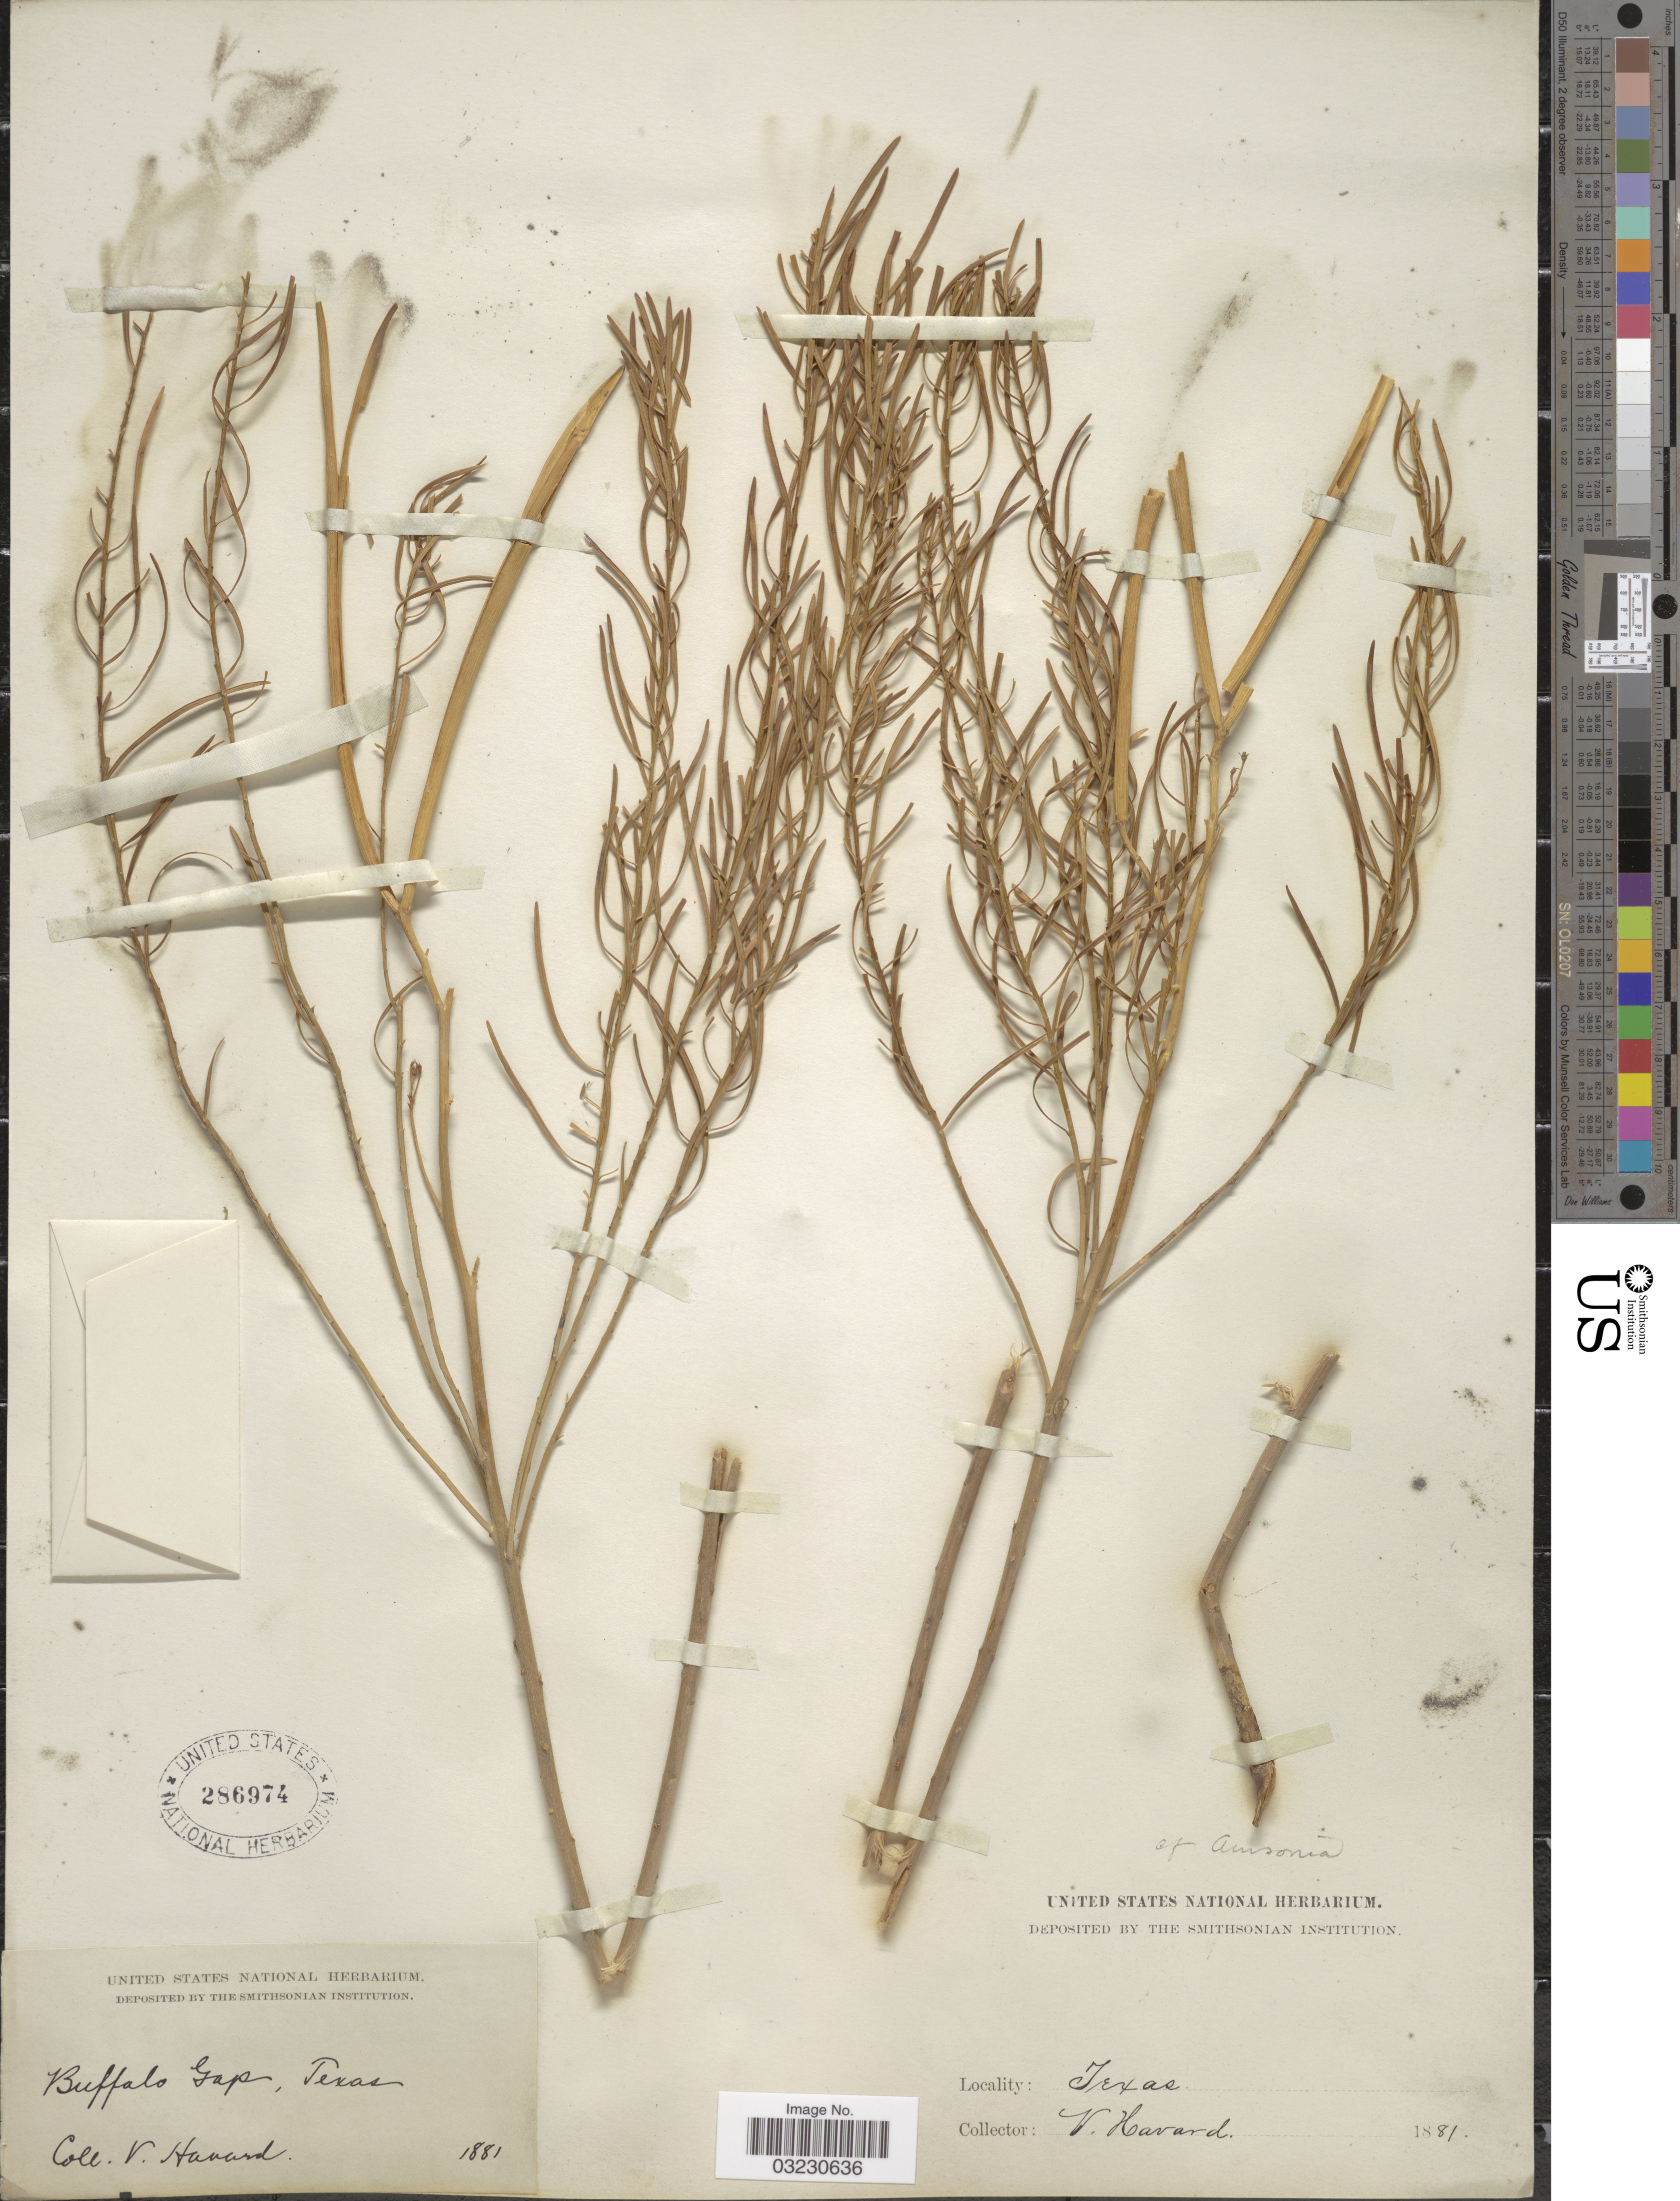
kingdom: Plantae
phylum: Tracheophyta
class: Magnoliopsida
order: Gentianales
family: Apocynaceae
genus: Amsonia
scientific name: Amsonia tenuifolia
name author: (Raf.) R.A. Harper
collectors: V. Havard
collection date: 1881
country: United States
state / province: Texas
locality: Buffalo Gap.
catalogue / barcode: US 286974